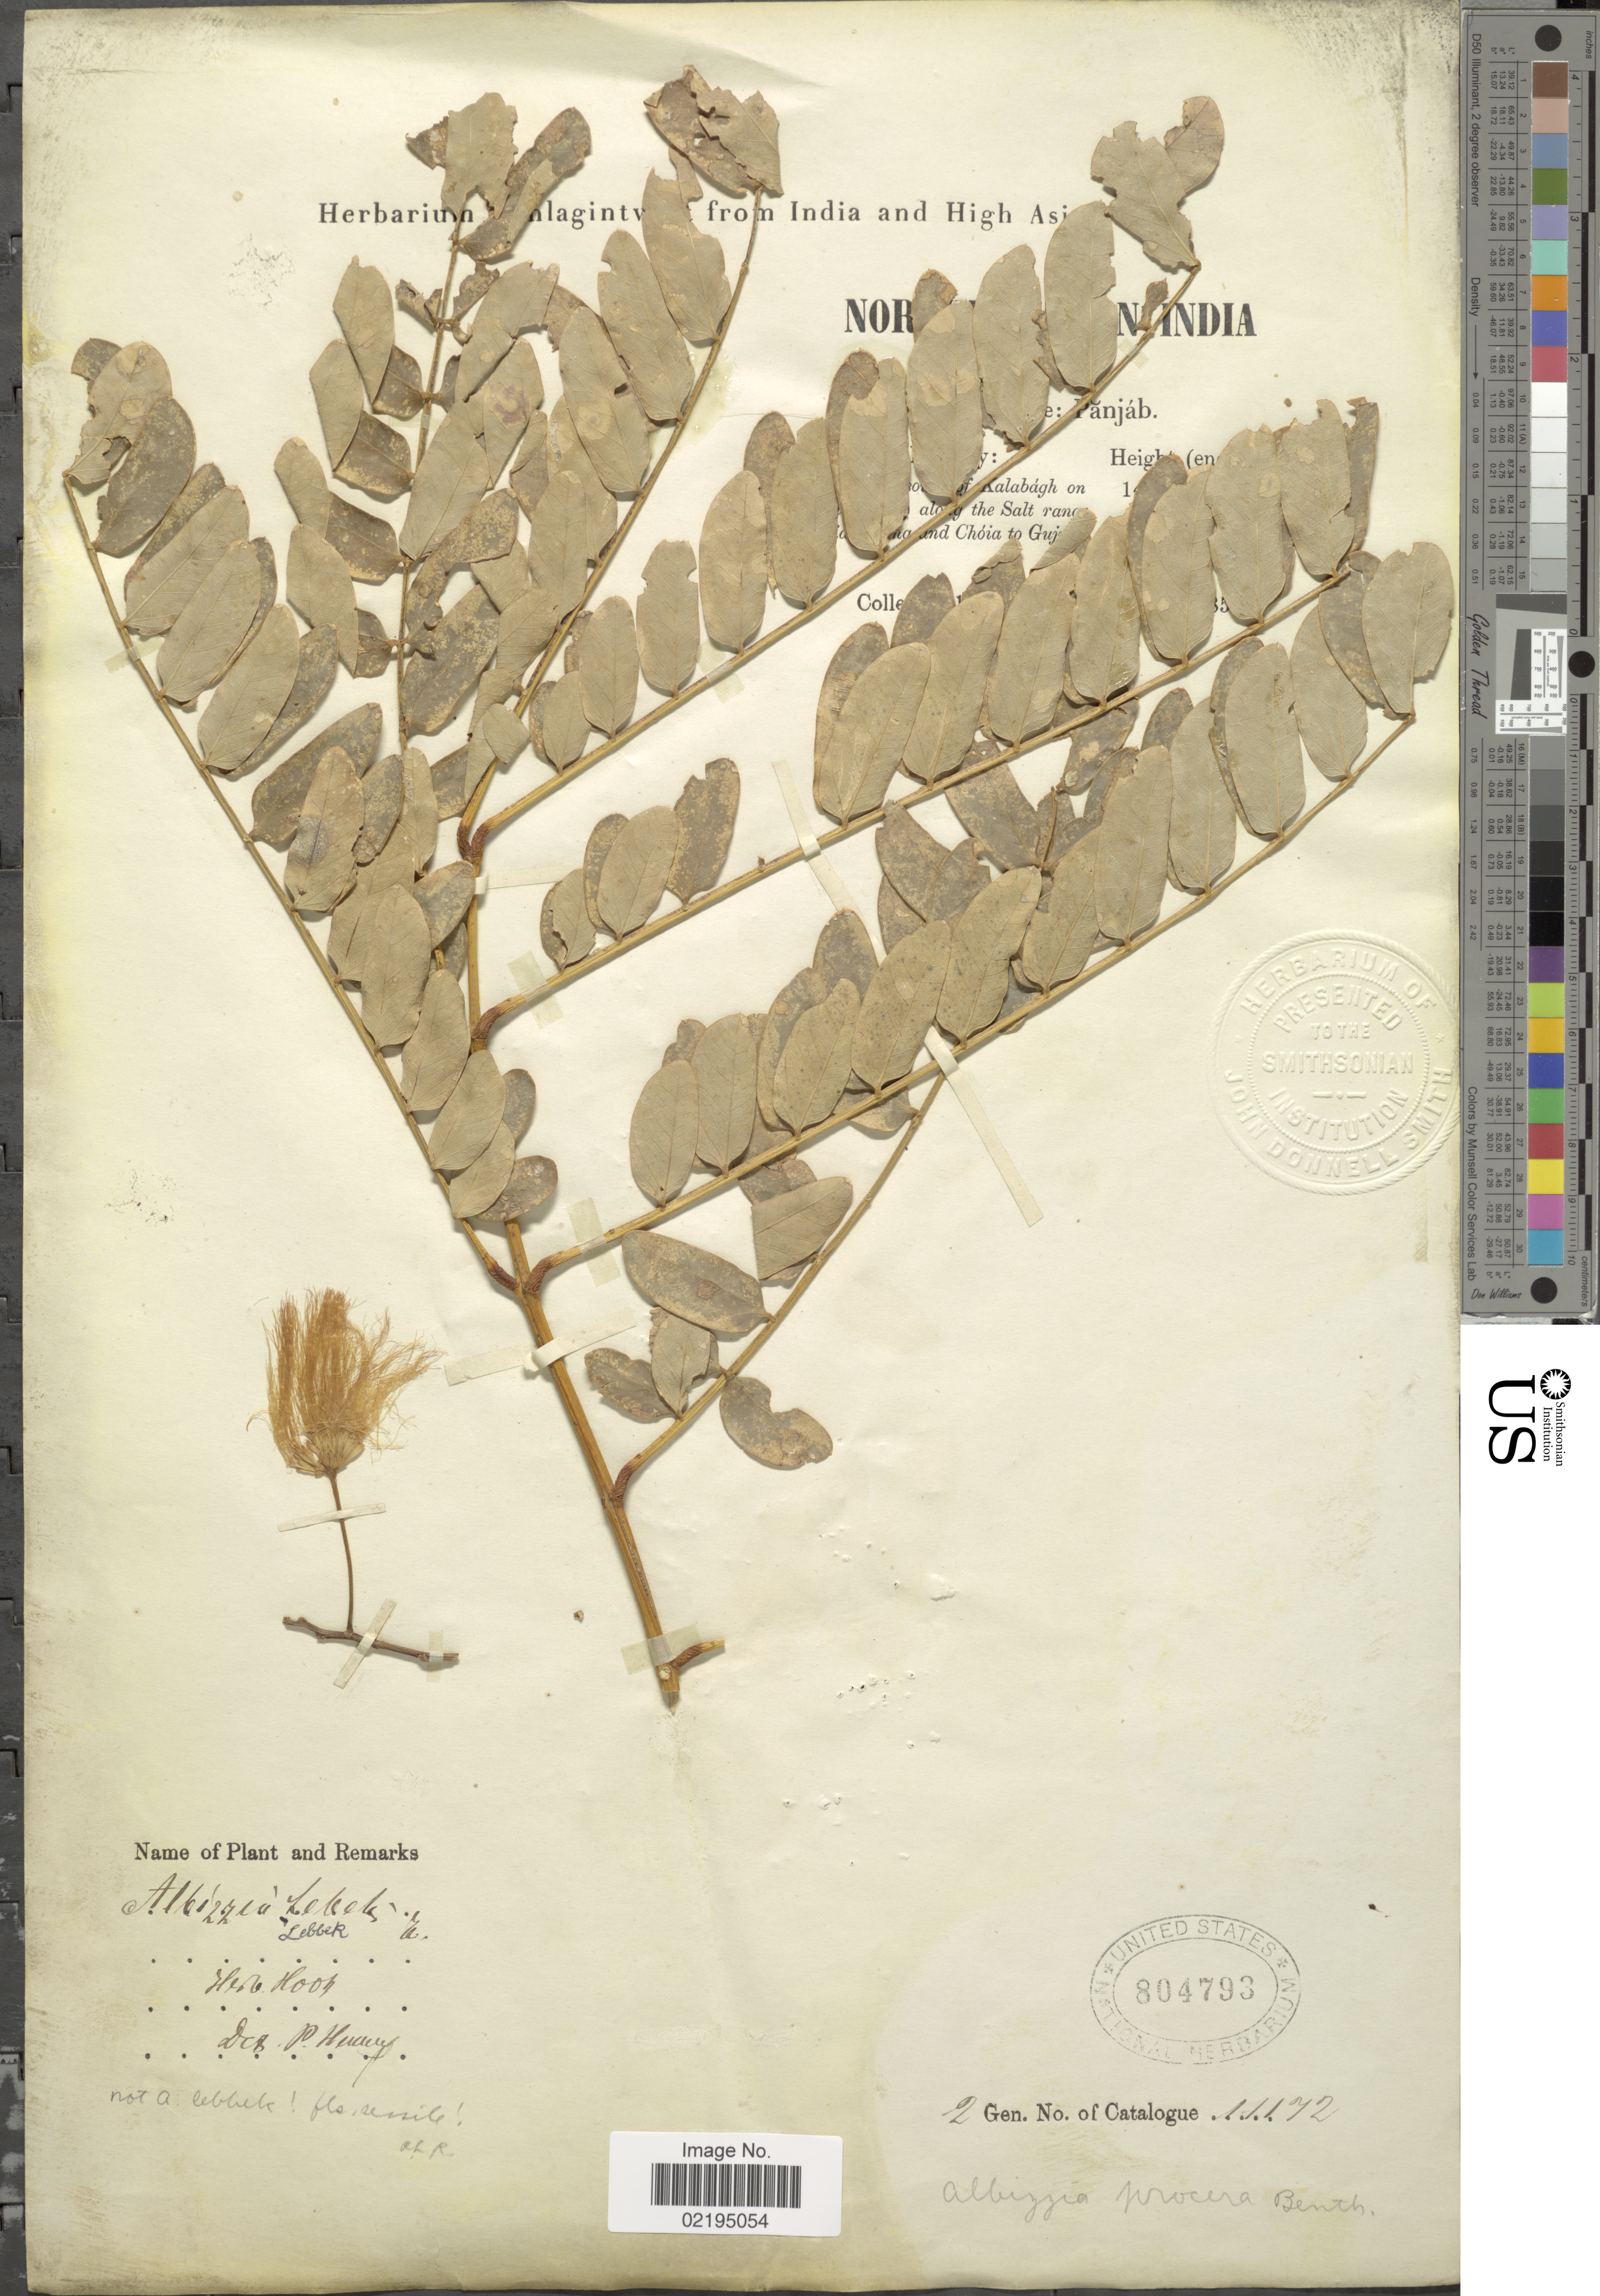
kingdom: Plantae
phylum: Tracheophyta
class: Magnoliopsida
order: Fabales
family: Fabaceae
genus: Albizia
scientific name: Albizia procera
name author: (Roxb.) Benth.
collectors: Herbarium Schlagintweit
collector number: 2 Gen. No. of Catalogue 11172?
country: India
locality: Panjab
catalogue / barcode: US 804793